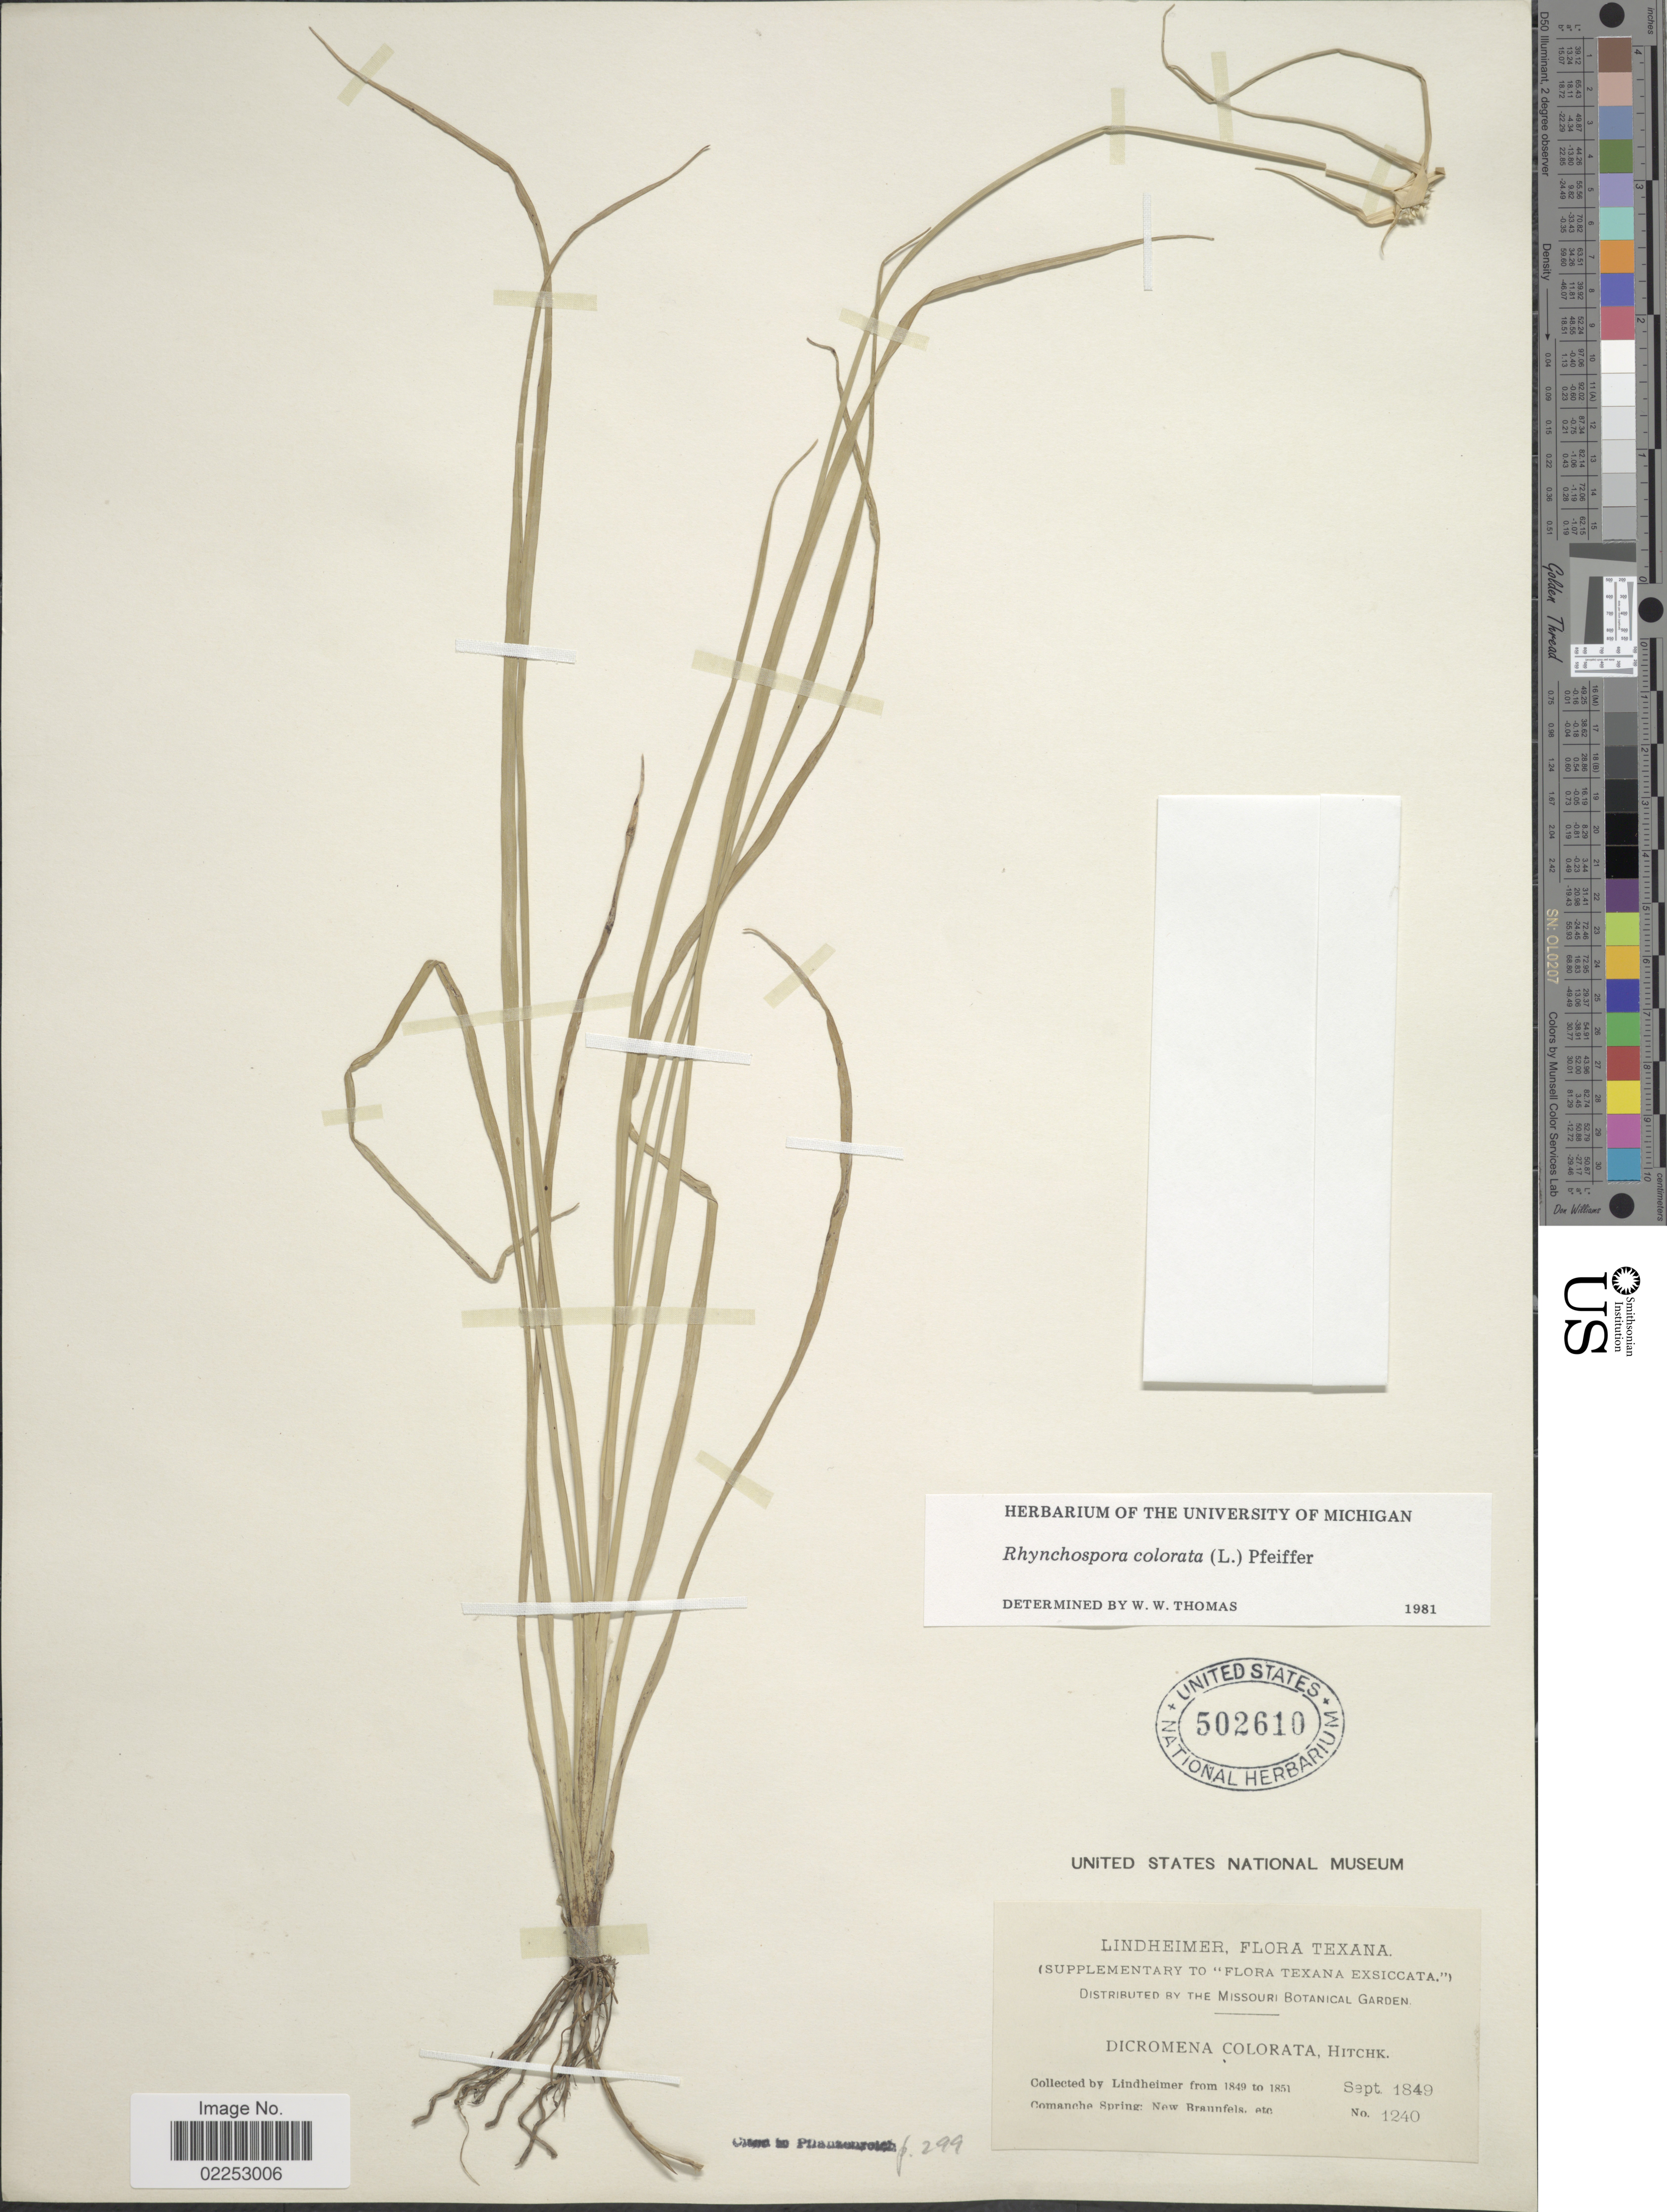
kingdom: Plantae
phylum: Tracheophyta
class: Liliopsida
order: Poales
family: Cyperaceae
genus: Rhynchospora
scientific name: Rhynchospora colorata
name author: (L.) H. Pfeiff.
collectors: -. Lindheimer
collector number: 1240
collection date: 1849-09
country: United States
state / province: Texas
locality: Comanche Spring: New Braunfels, etc.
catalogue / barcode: US 502610